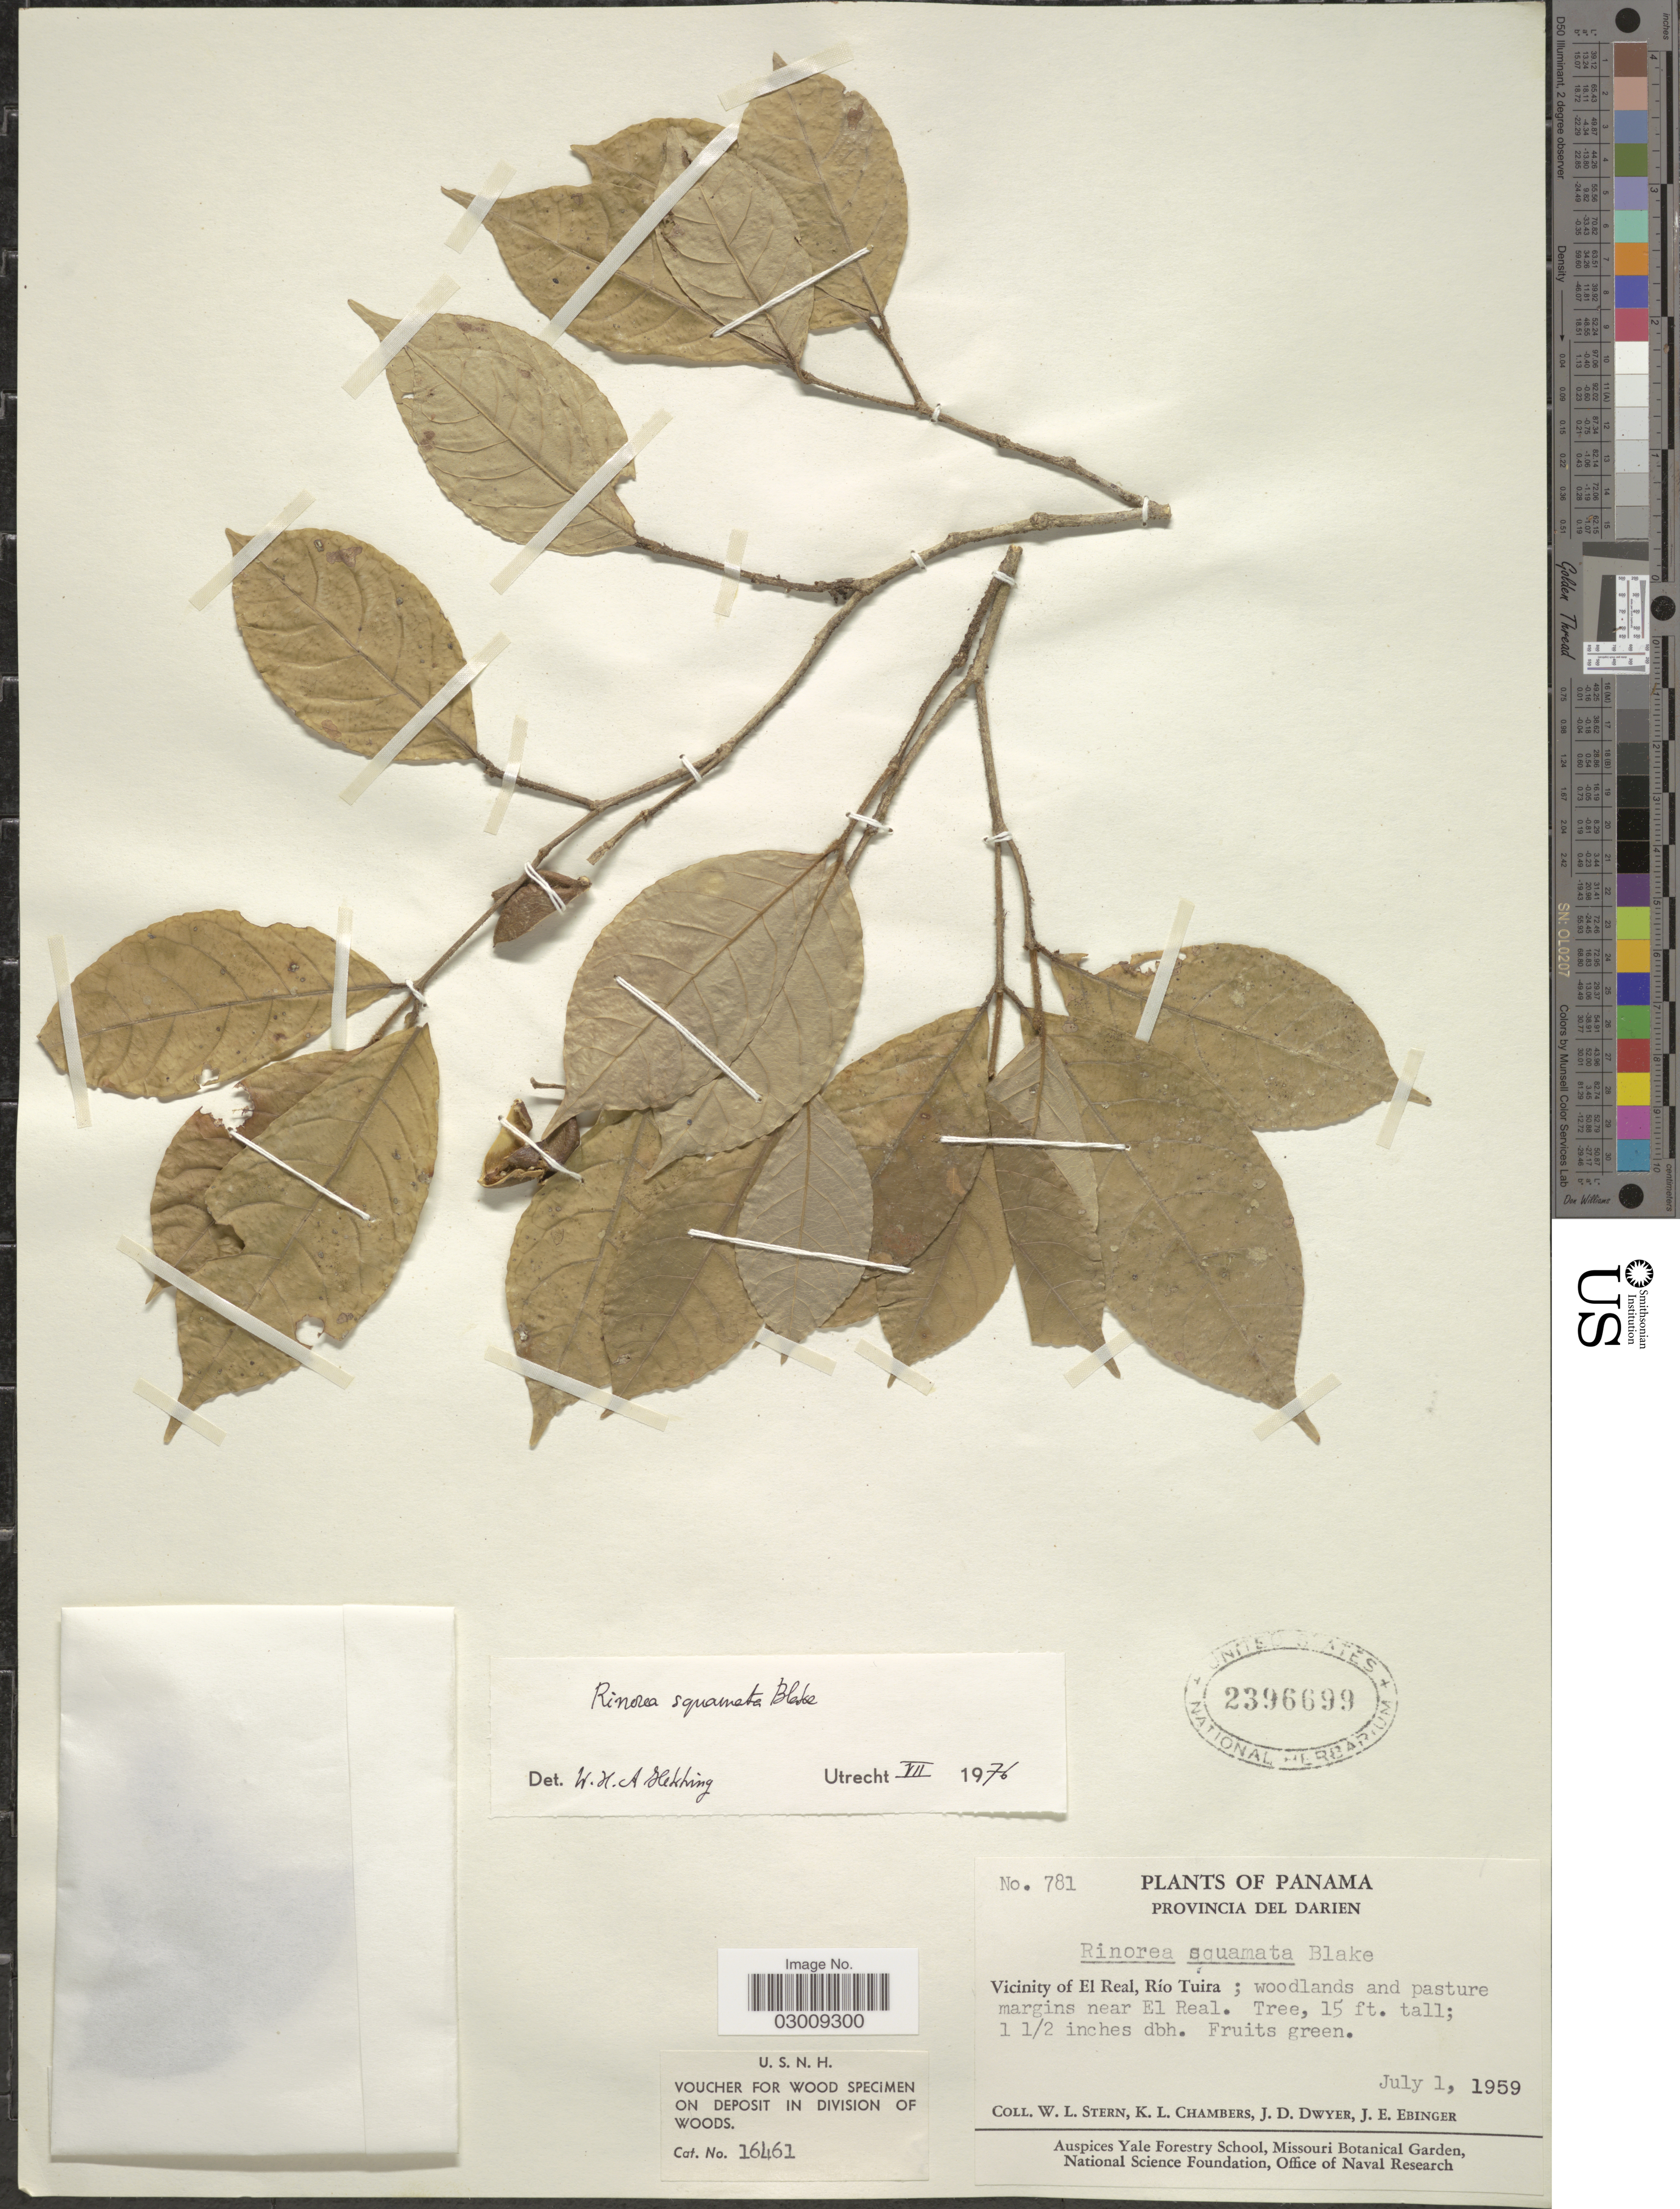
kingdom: Plantae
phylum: Tracheophyta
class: Magnoliopsida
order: Malpighiales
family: Violaceae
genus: Rinorea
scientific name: Rinorea squamata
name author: S.F. Blake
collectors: W. L. Stern, K. Chambers, J. D. Dwyer & J. Ebinger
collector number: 781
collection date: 1959-07-01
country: Panama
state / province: Darién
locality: Vicinity of El Real, Río Tuira; woodlands and pasture margins near El Real.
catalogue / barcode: US 2396699